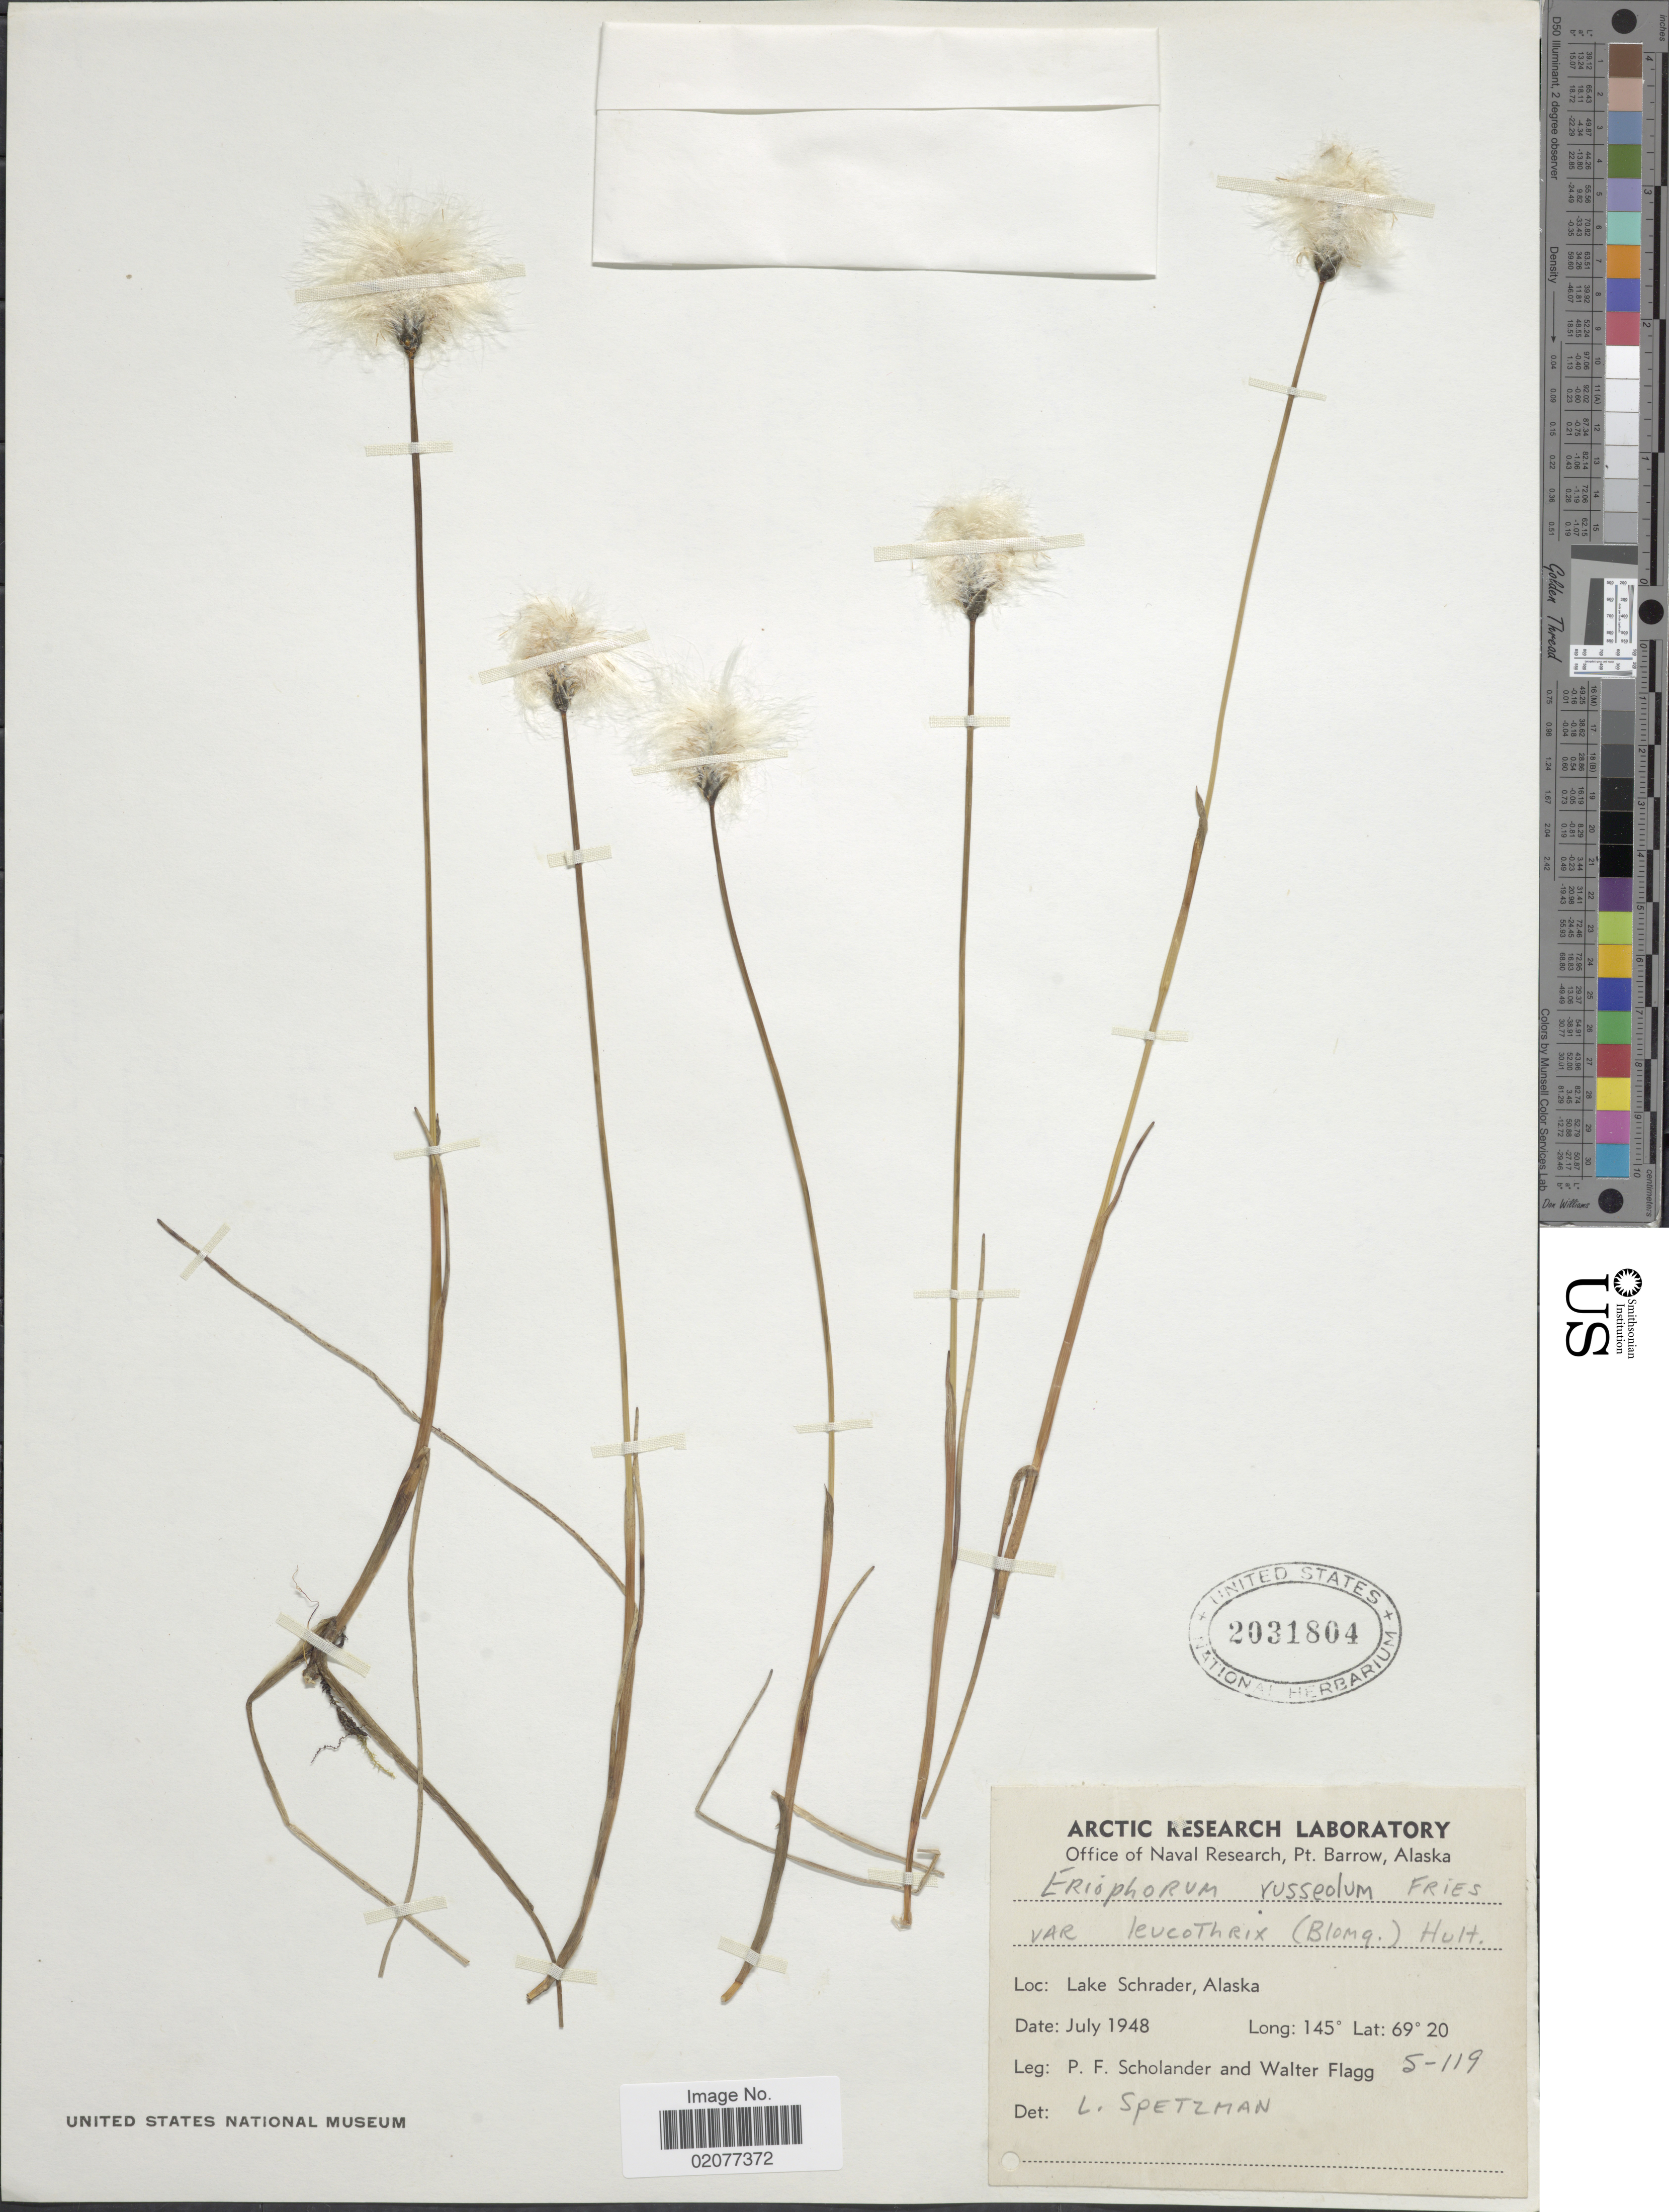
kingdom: Plantae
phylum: Tracheophyta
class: Liliopsida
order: Poales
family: Cyperaceae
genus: Eriophorum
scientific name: Eriophorum chamissonis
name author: C.A. Mey.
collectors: P. Scholander & W. Flagg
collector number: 5-119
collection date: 1948-07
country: United States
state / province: Alaska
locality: Lake Schrader, Alaska.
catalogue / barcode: US 2031804